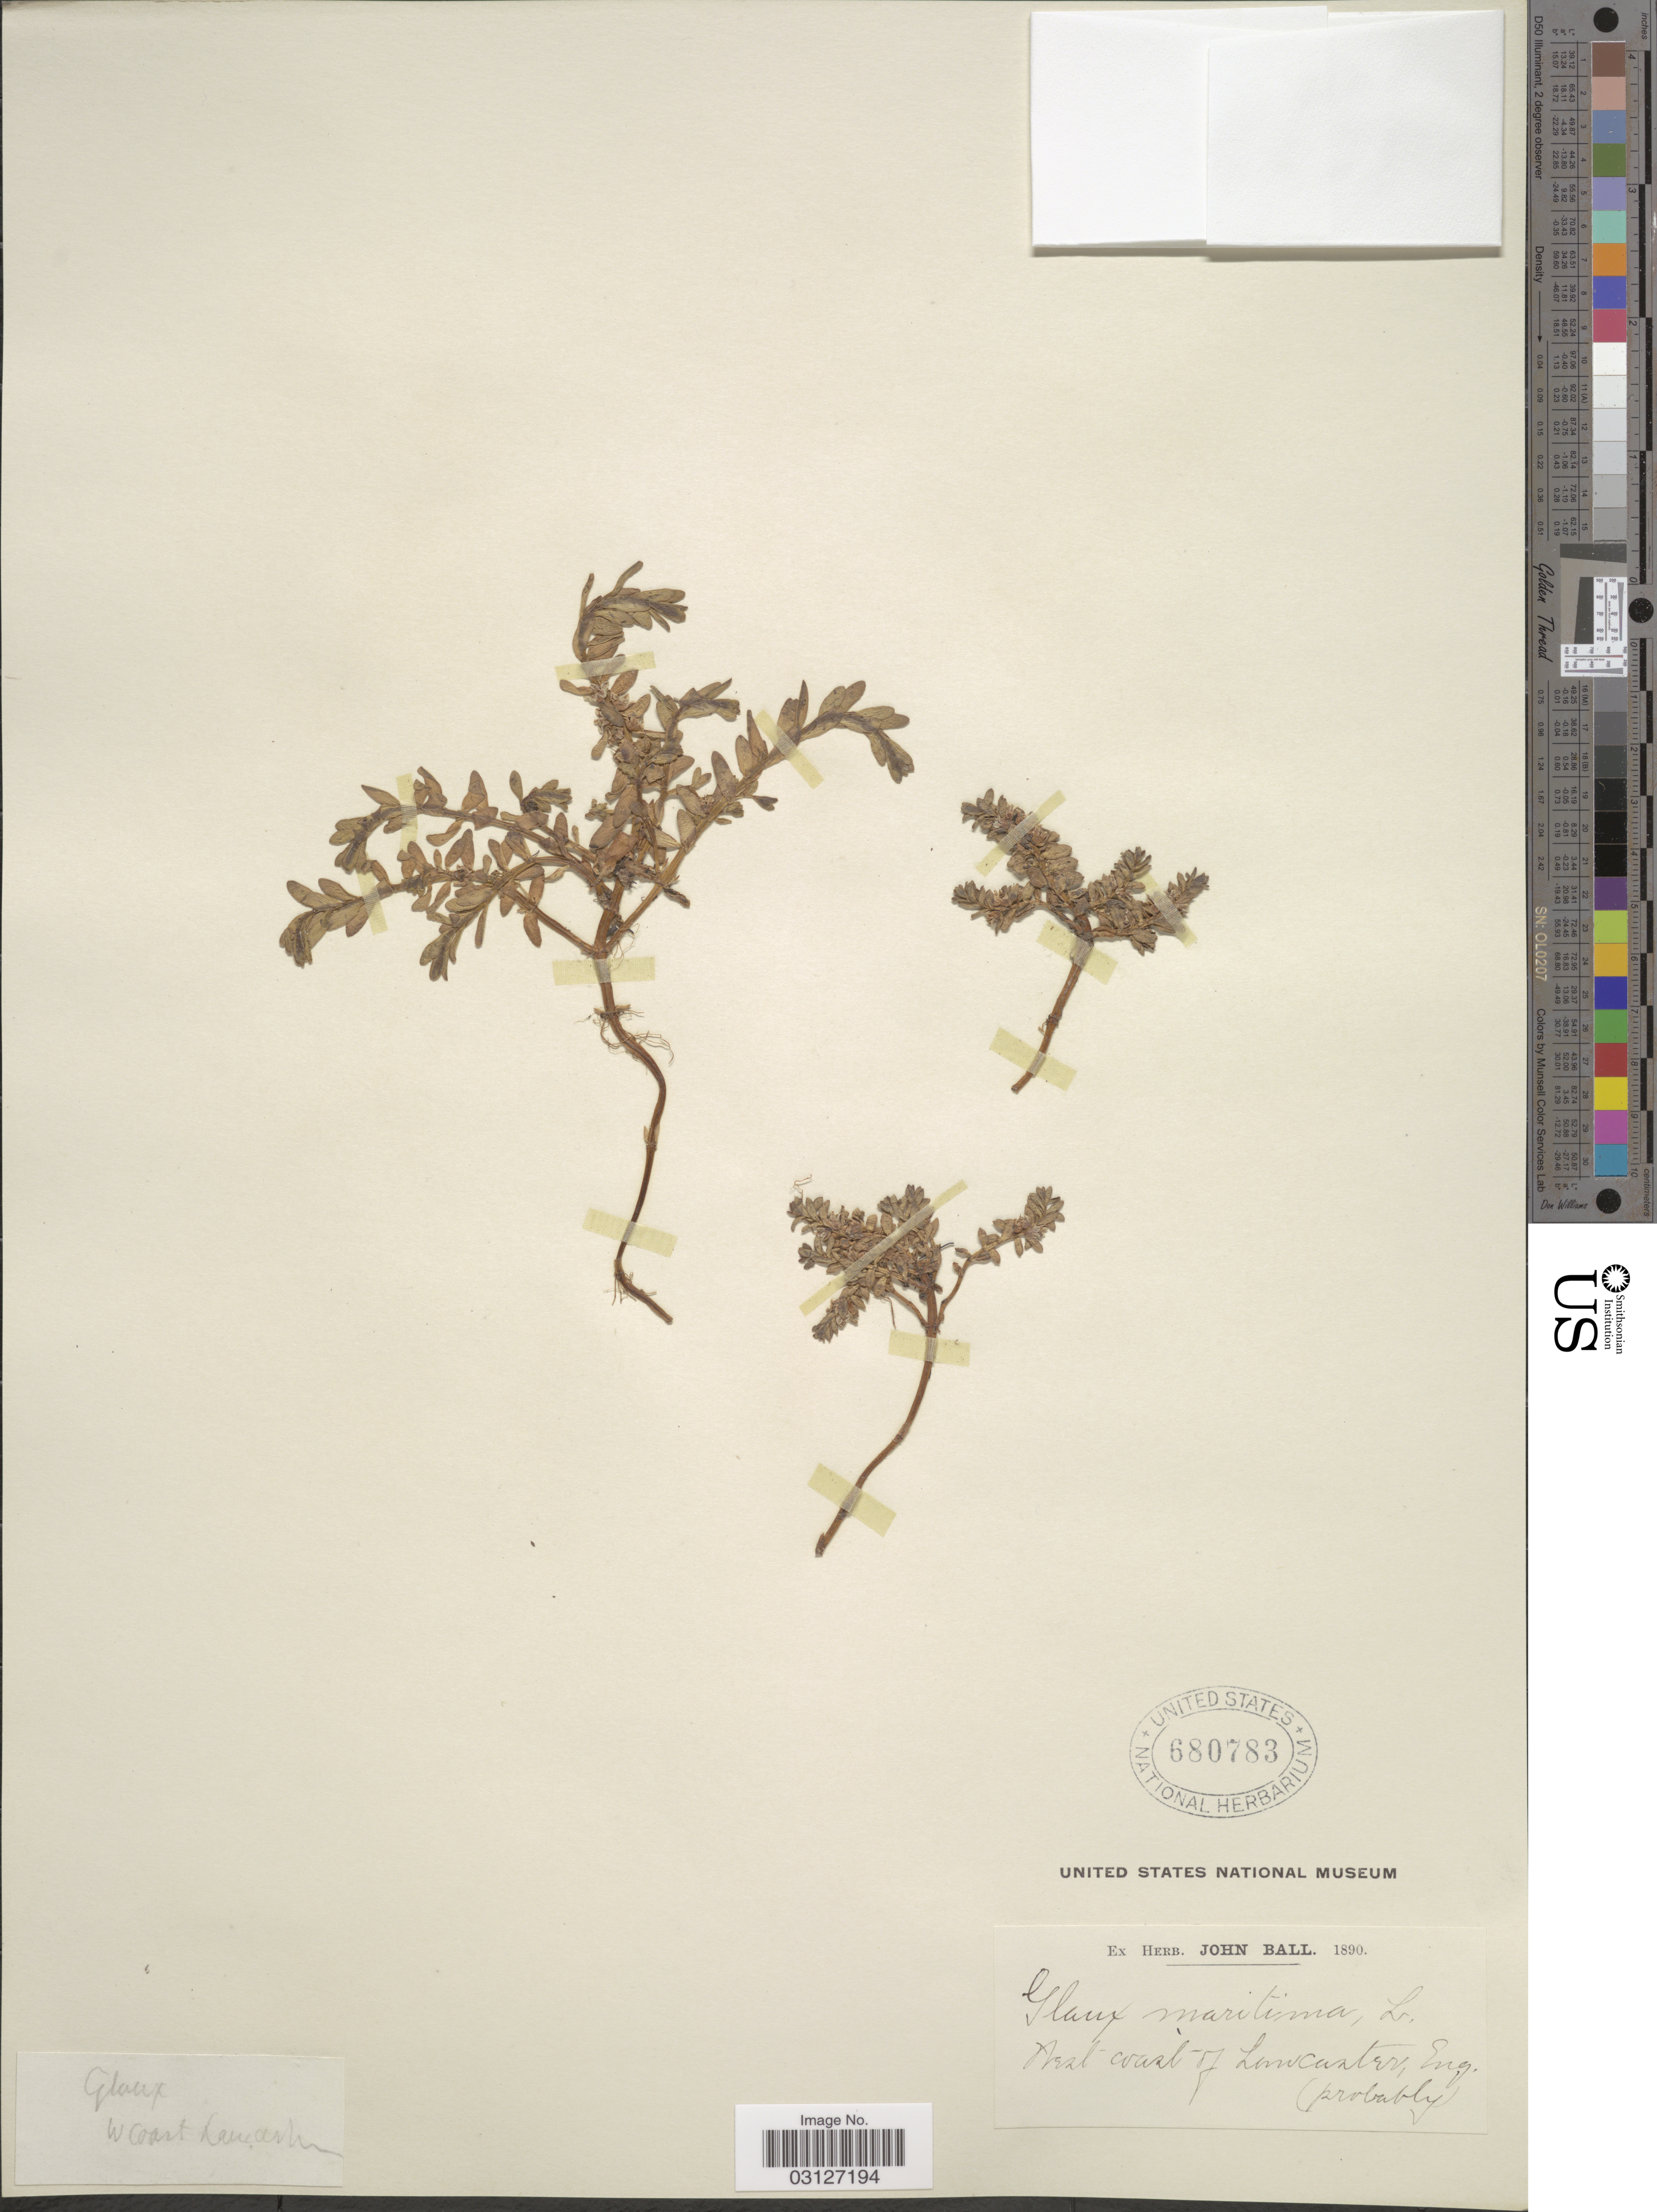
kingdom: Plantae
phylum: Tracheophyta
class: Magnoliopsida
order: Ericales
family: Primulaceae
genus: Glaux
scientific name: Glaux maritima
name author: L.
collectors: ex herb. John Ball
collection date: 1890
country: United Kingdom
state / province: England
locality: West coast of Lancaster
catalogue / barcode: US 680783